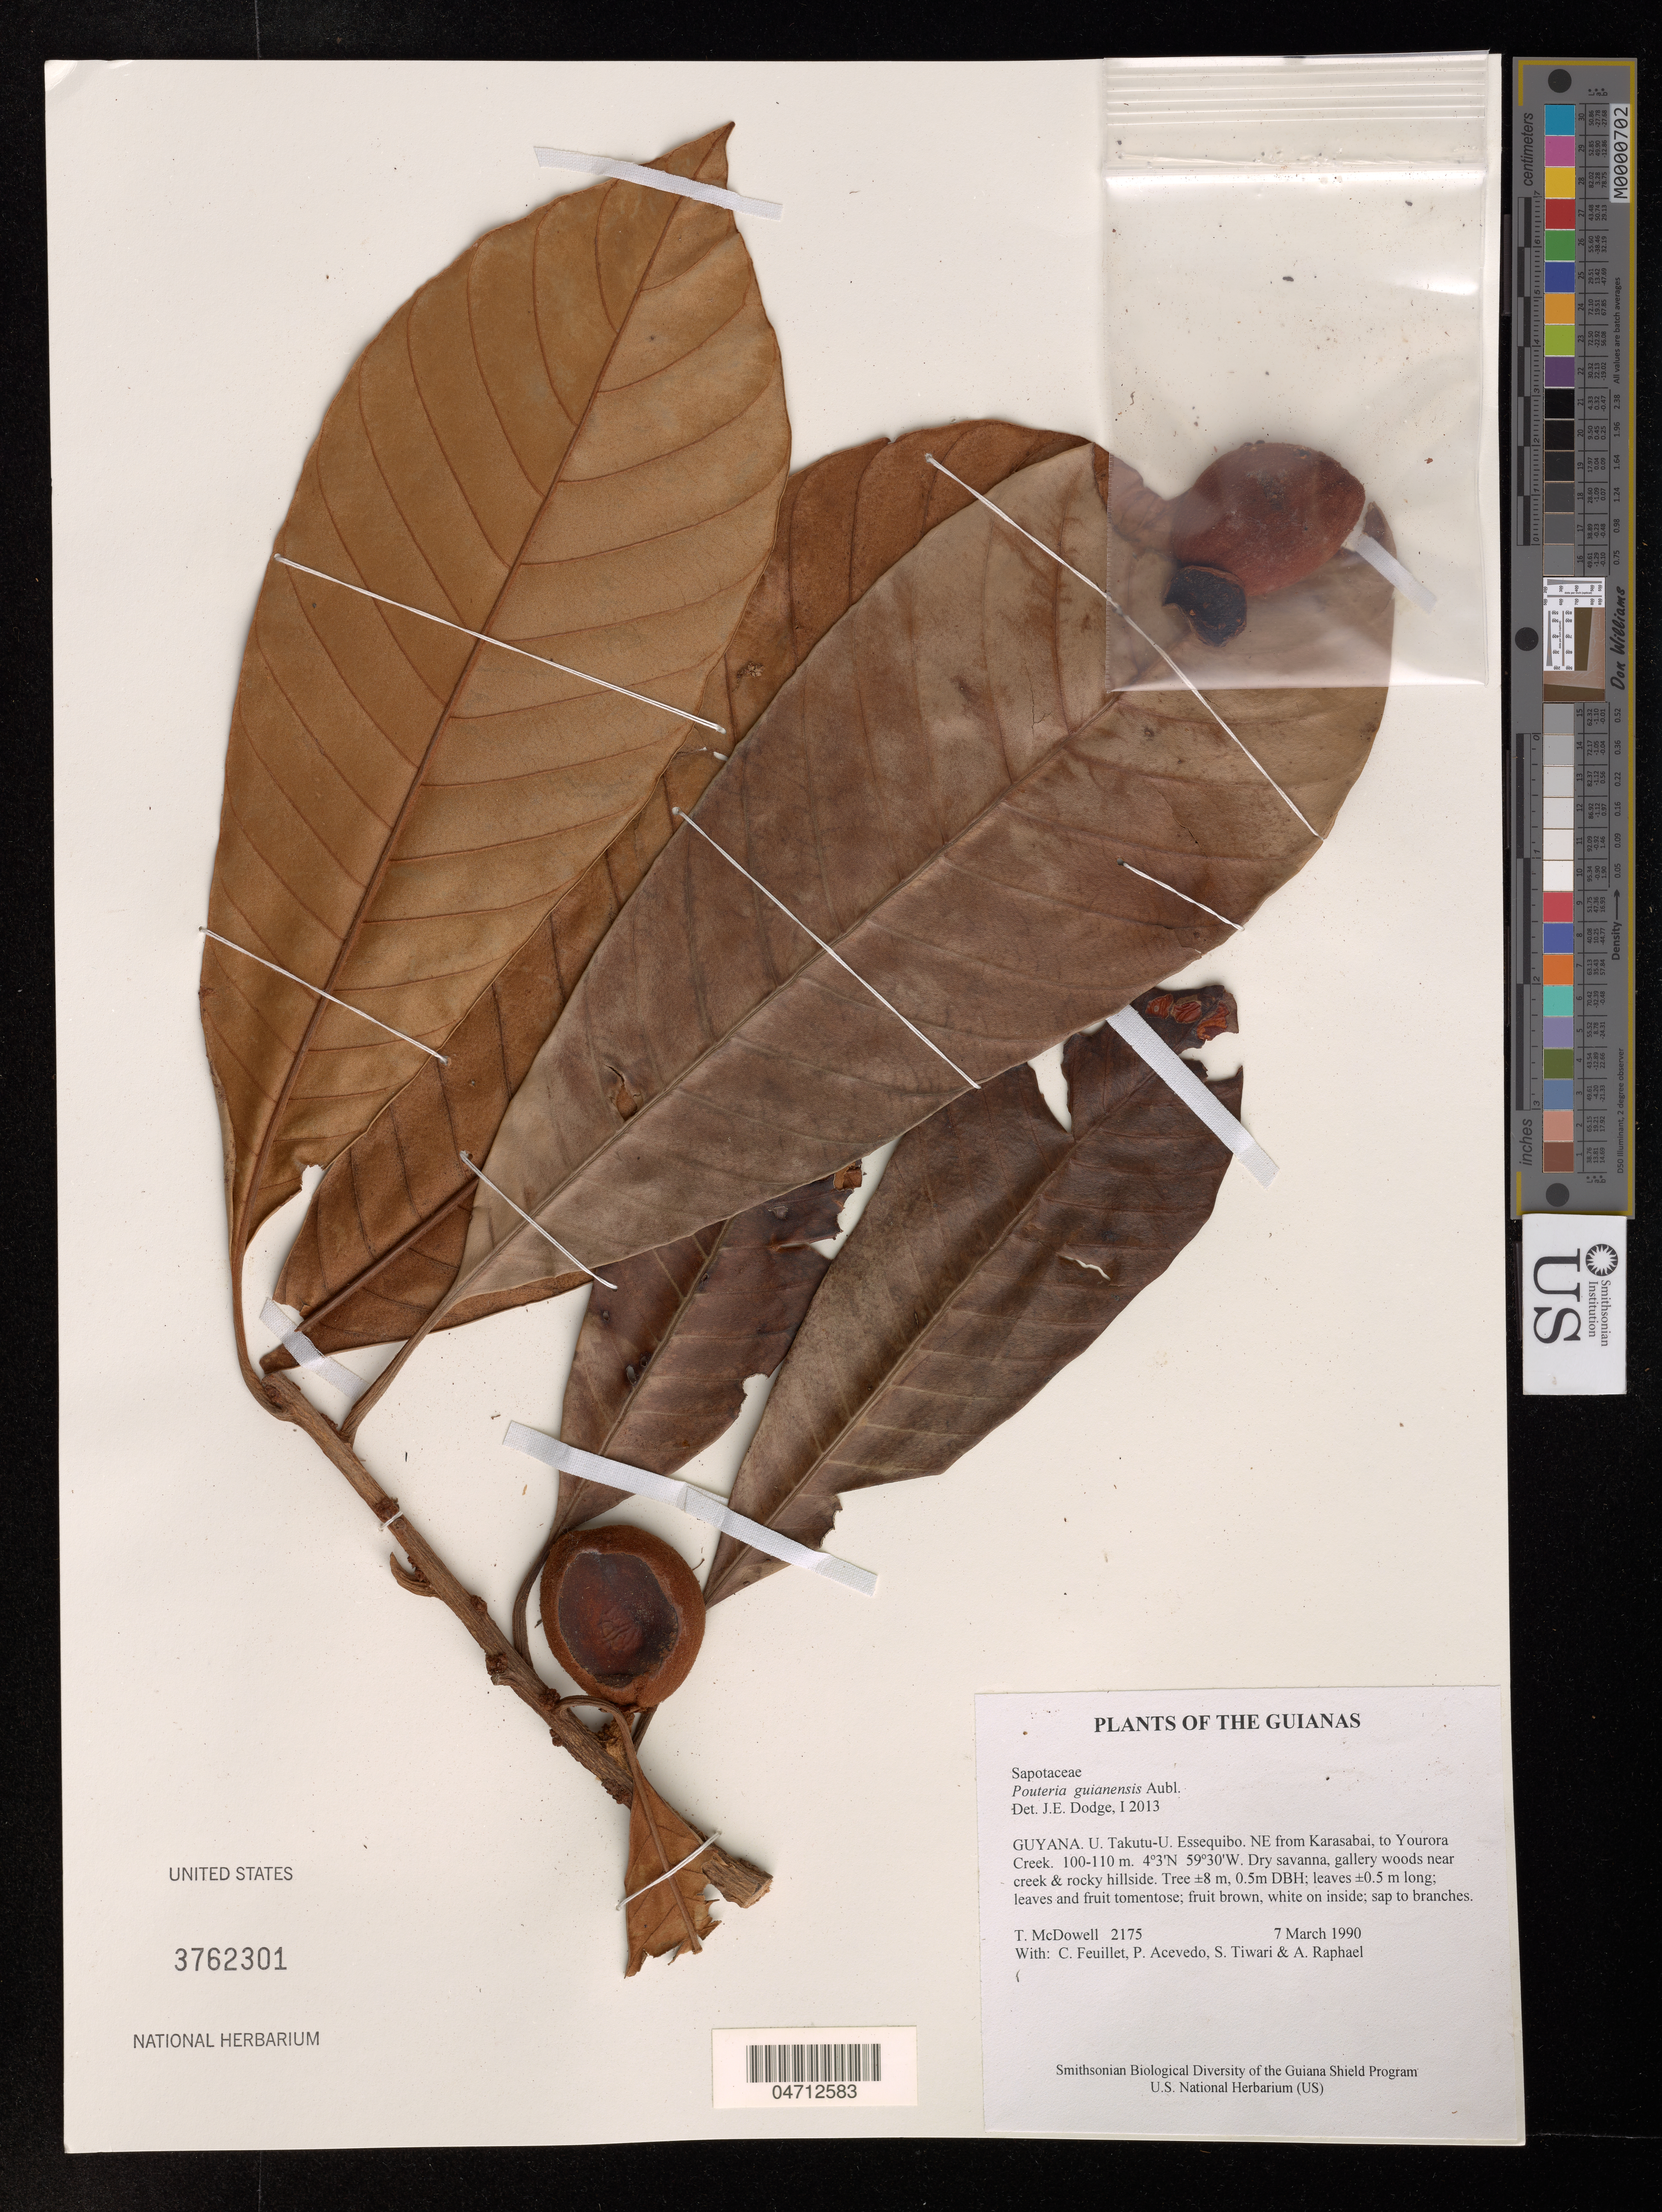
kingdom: Plantae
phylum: Tracheophyta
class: Magnoliopsida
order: Ericales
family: Sapotaceae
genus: Pouteria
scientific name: Pouteria guianensis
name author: Aubl.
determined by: Dodge, J. E.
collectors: T. McDowell, C. Feuillet, P. Acevedo-Rodr., S. Tiwari & A. Raphael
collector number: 2175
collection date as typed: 7 March 1990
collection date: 1990-03-07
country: Guyana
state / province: U. Takutu-U. Essequibo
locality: NE from Karasabai, to Yourora Creek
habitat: Dry savanna, gallery woods near creek & rocky hillside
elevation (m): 100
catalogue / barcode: US 3762301